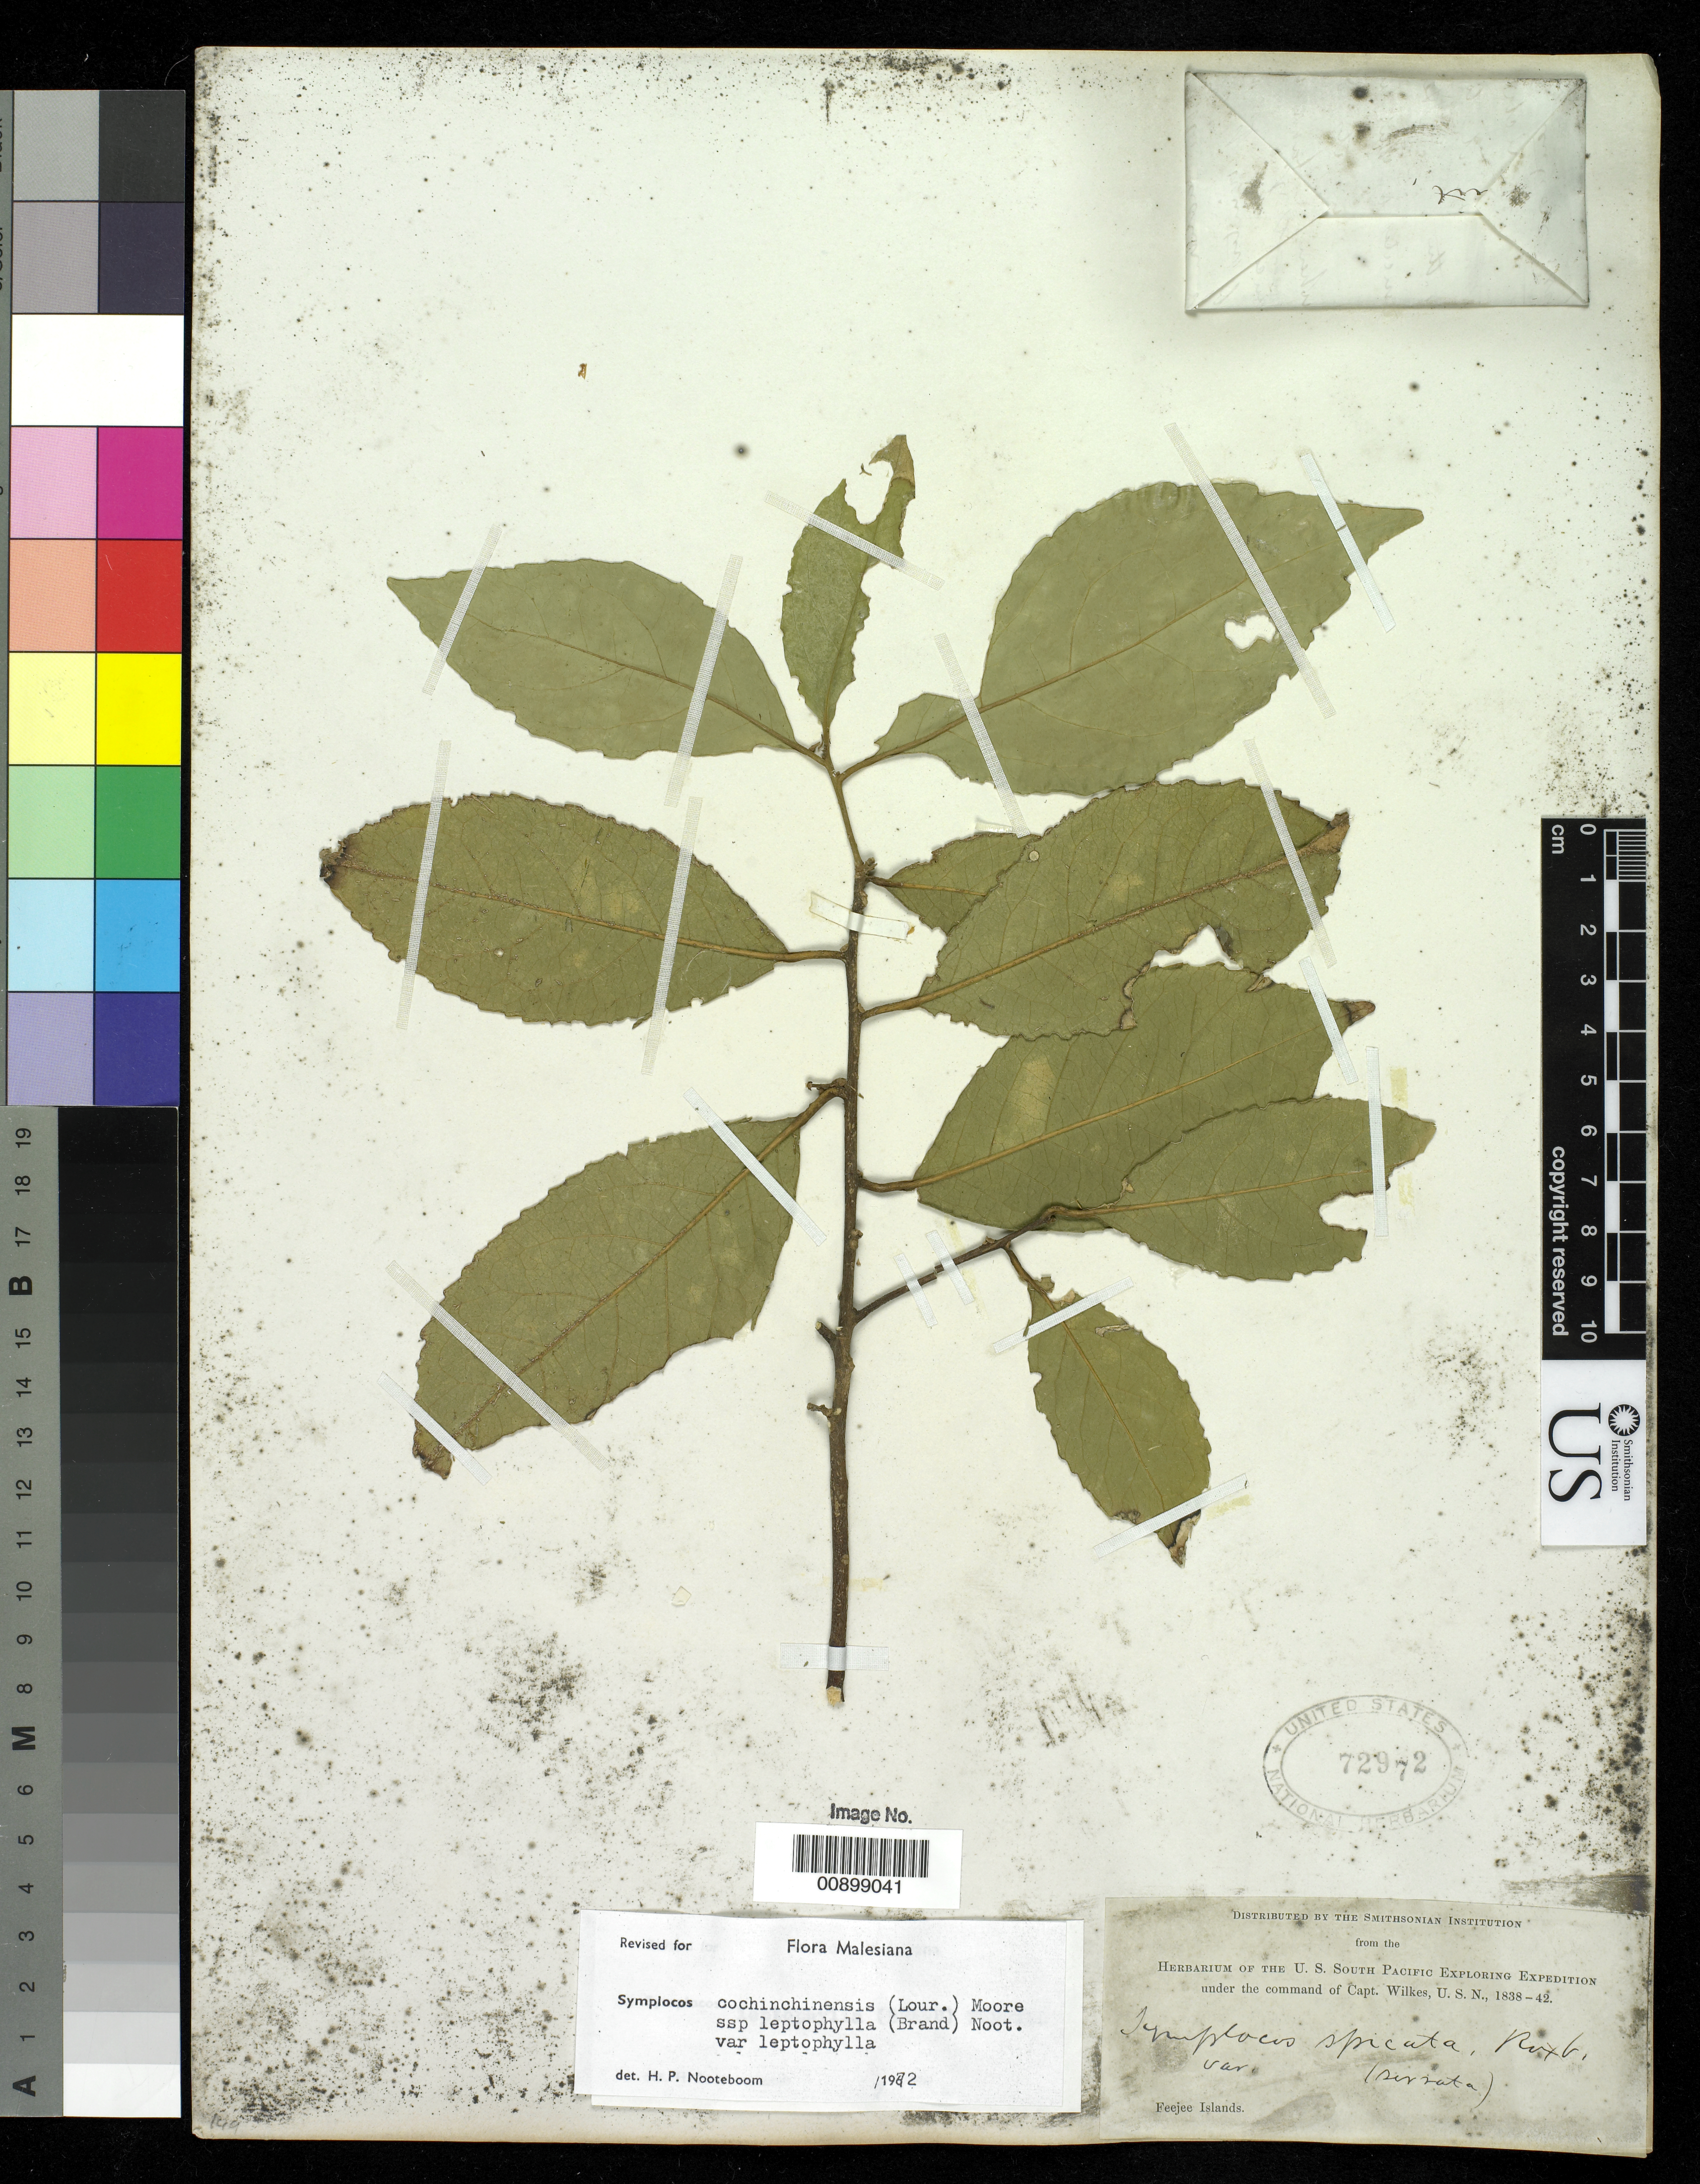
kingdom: Plantae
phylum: Tracheophyta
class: Magnoliopsida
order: Ericales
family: Symplocaceae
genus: Symplocos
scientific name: Symplocos cochinchinensis subsp. leptophylla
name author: (Brand) Noot.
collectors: Wilkes Explor. Exped.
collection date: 1838/1842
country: Fiji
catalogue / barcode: US 72972